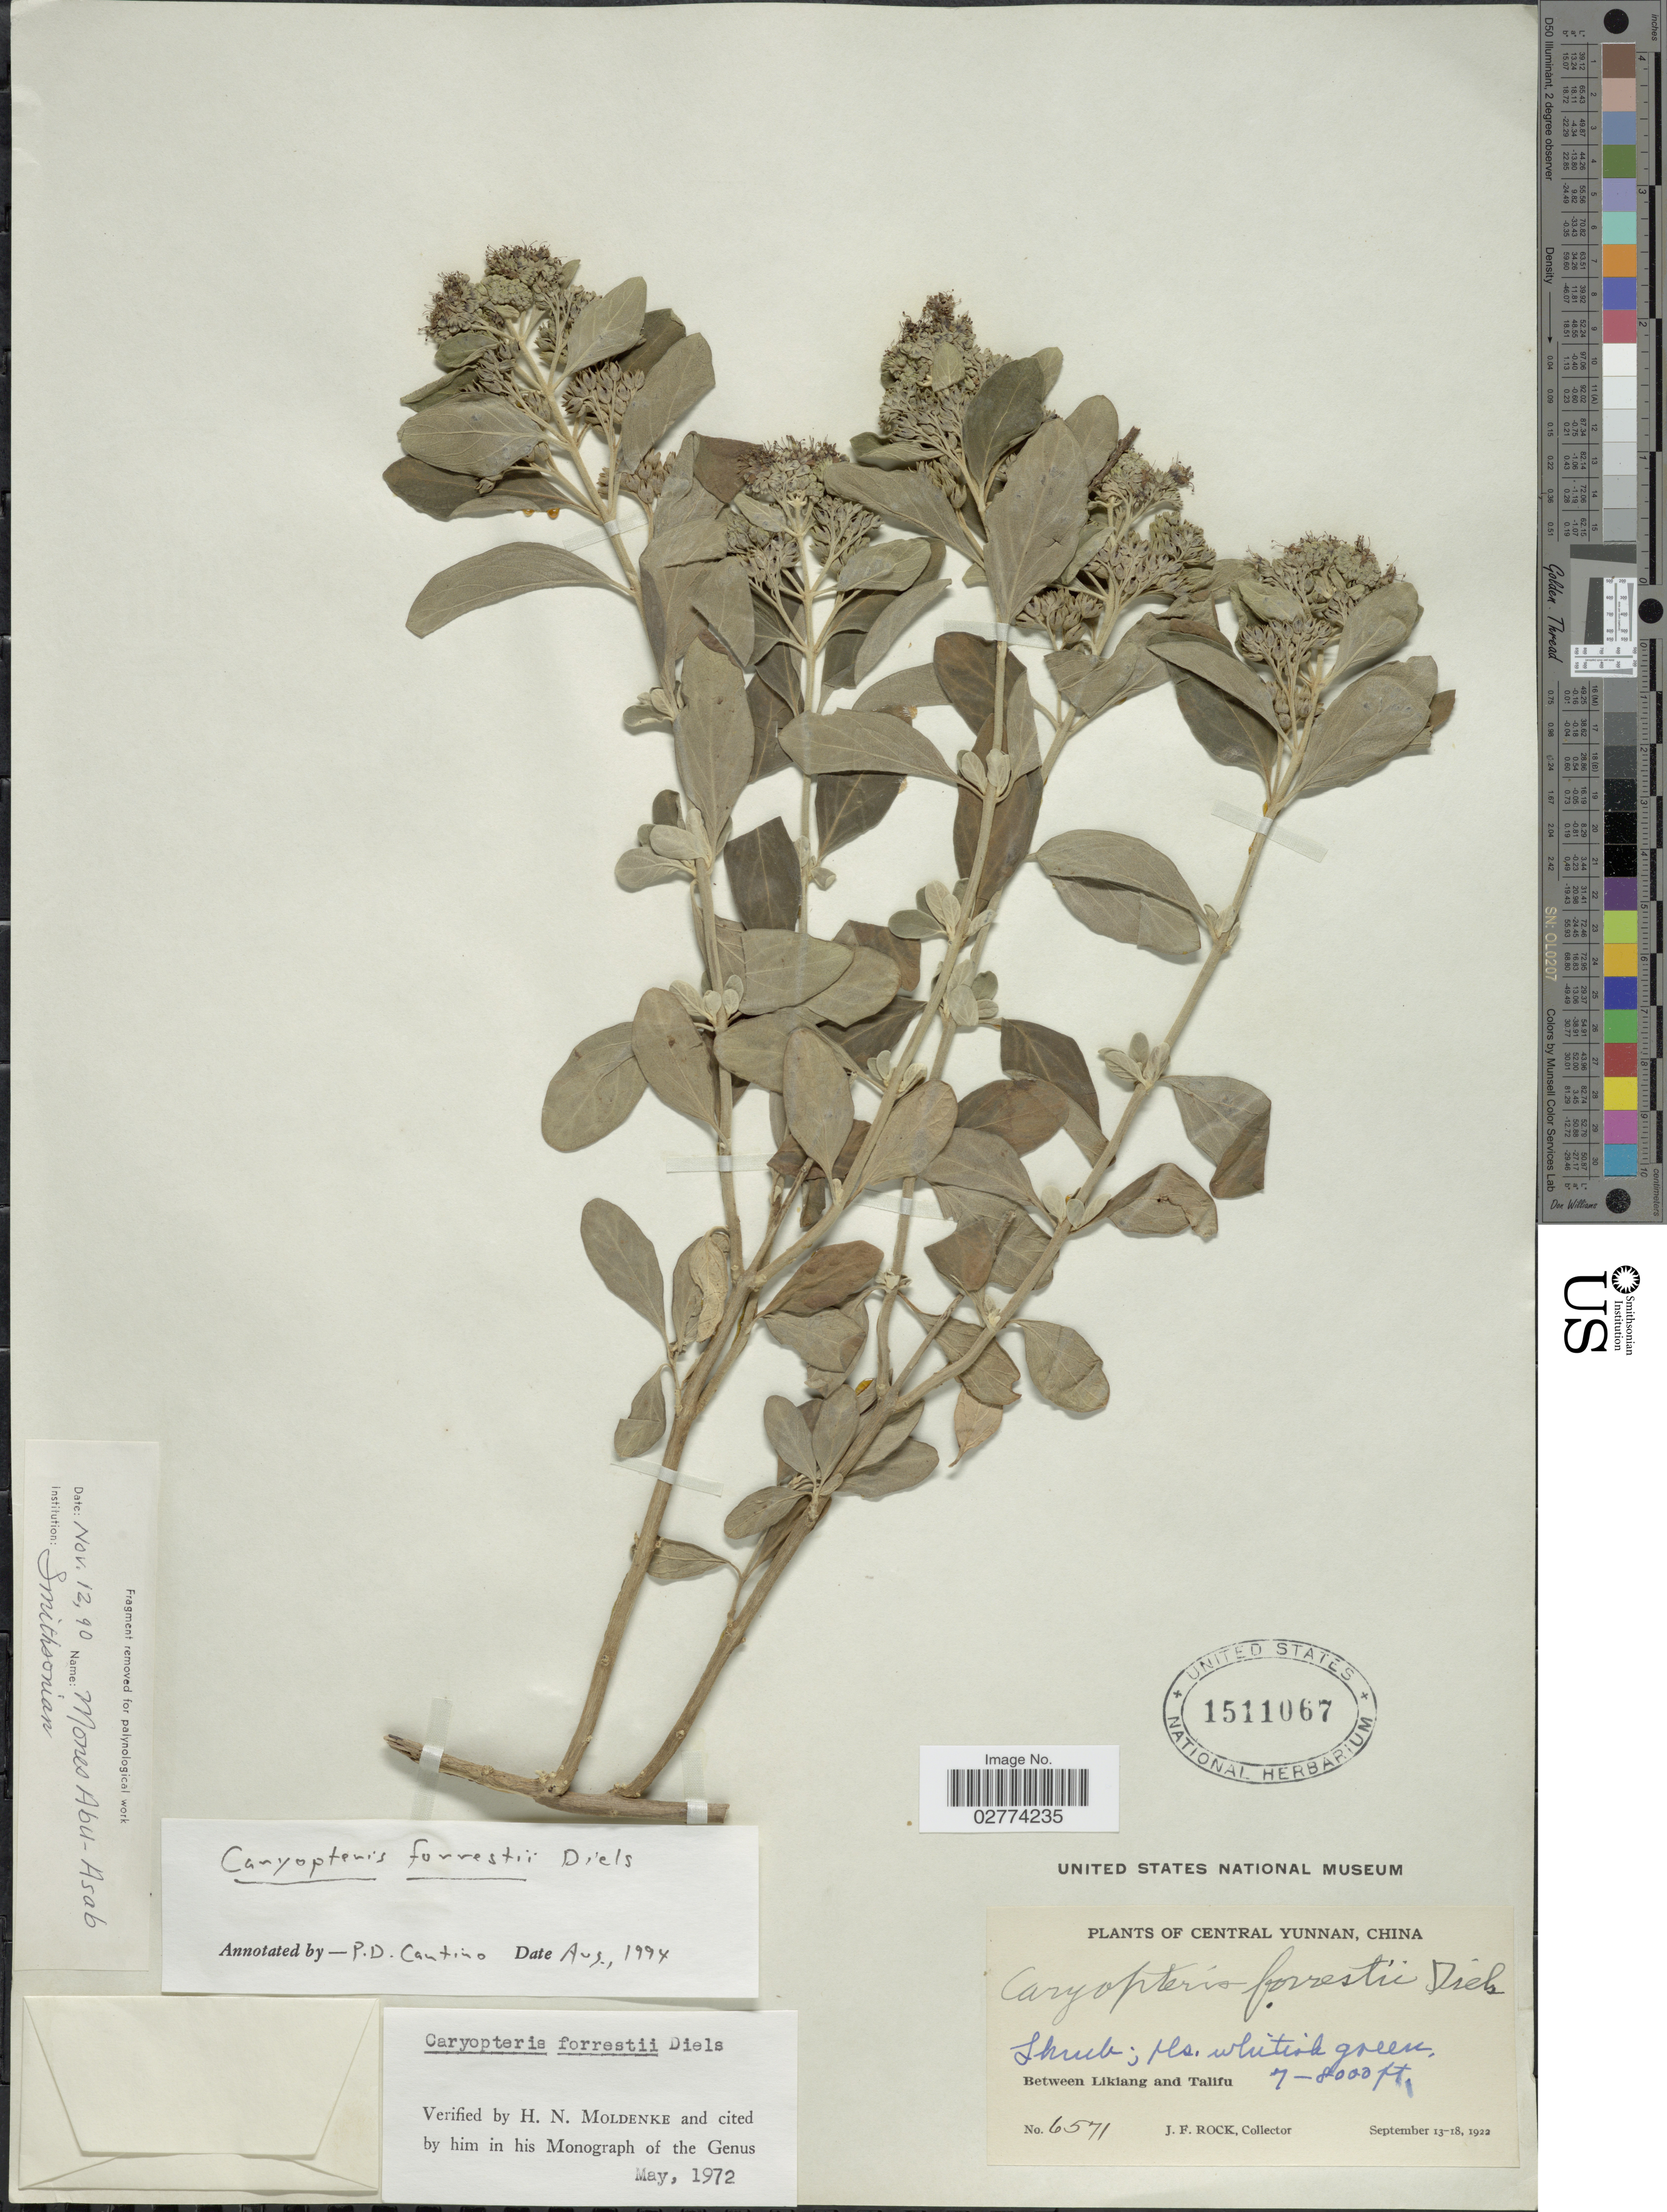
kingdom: Plantae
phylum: Tracheophyta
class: Magnoliopsida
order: Lamiales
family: Lamiaceae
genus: Caryopteris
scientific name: Caryopteris forrestii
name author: Diels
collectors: J. Rock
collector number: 6571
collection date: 1922-09-13/1922-09-18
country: China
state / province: Yunnan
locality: Central Yunnan. Between Likiang and Talifu.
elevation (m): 2134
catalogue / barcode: US 1511067